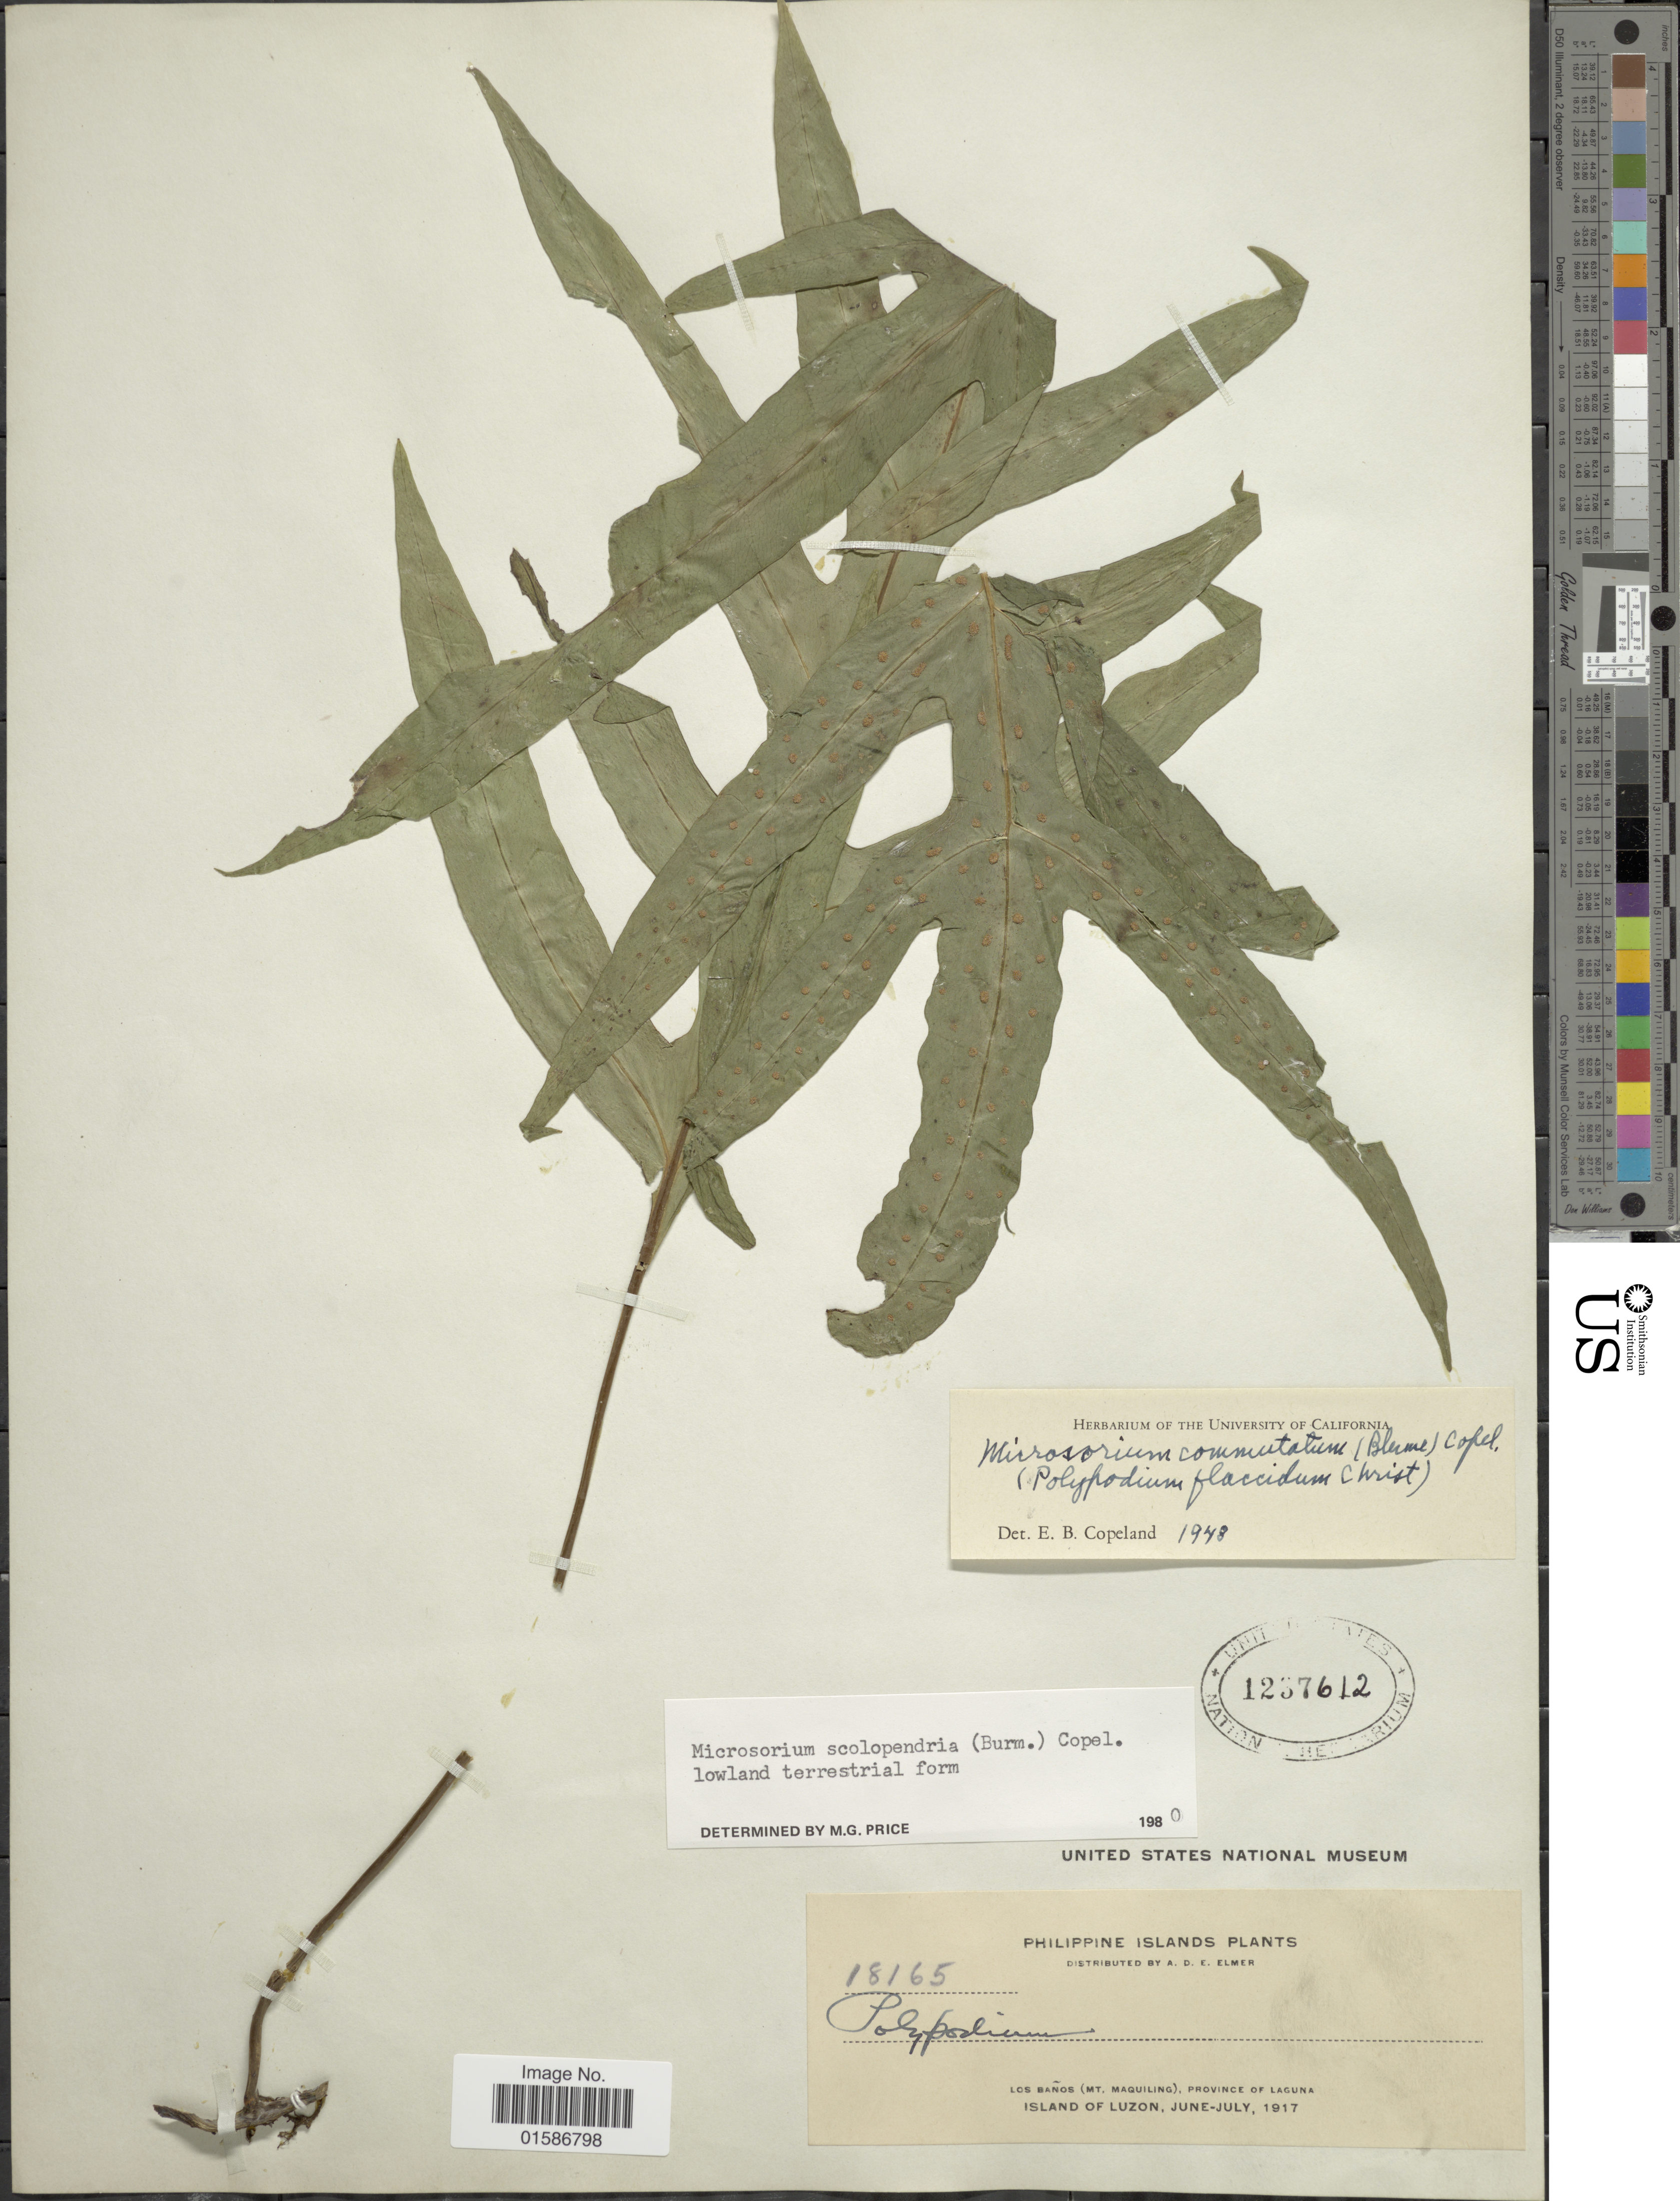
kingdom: Plantae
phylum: Tracheophyta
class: Polypodiopsida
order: Polypodiales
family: Polypodiaceae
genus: Microsorum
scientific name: Microsorum scolopendria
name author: (Burm. f.) Copel.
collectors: A. D. E. Elmer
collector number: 18165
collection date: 1917-06/1917-07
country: Philippines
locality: Philippine Islands, Los Baños (Mt. Maquling), Province of Laguna, Island of Luzon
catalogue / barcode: US 1237612